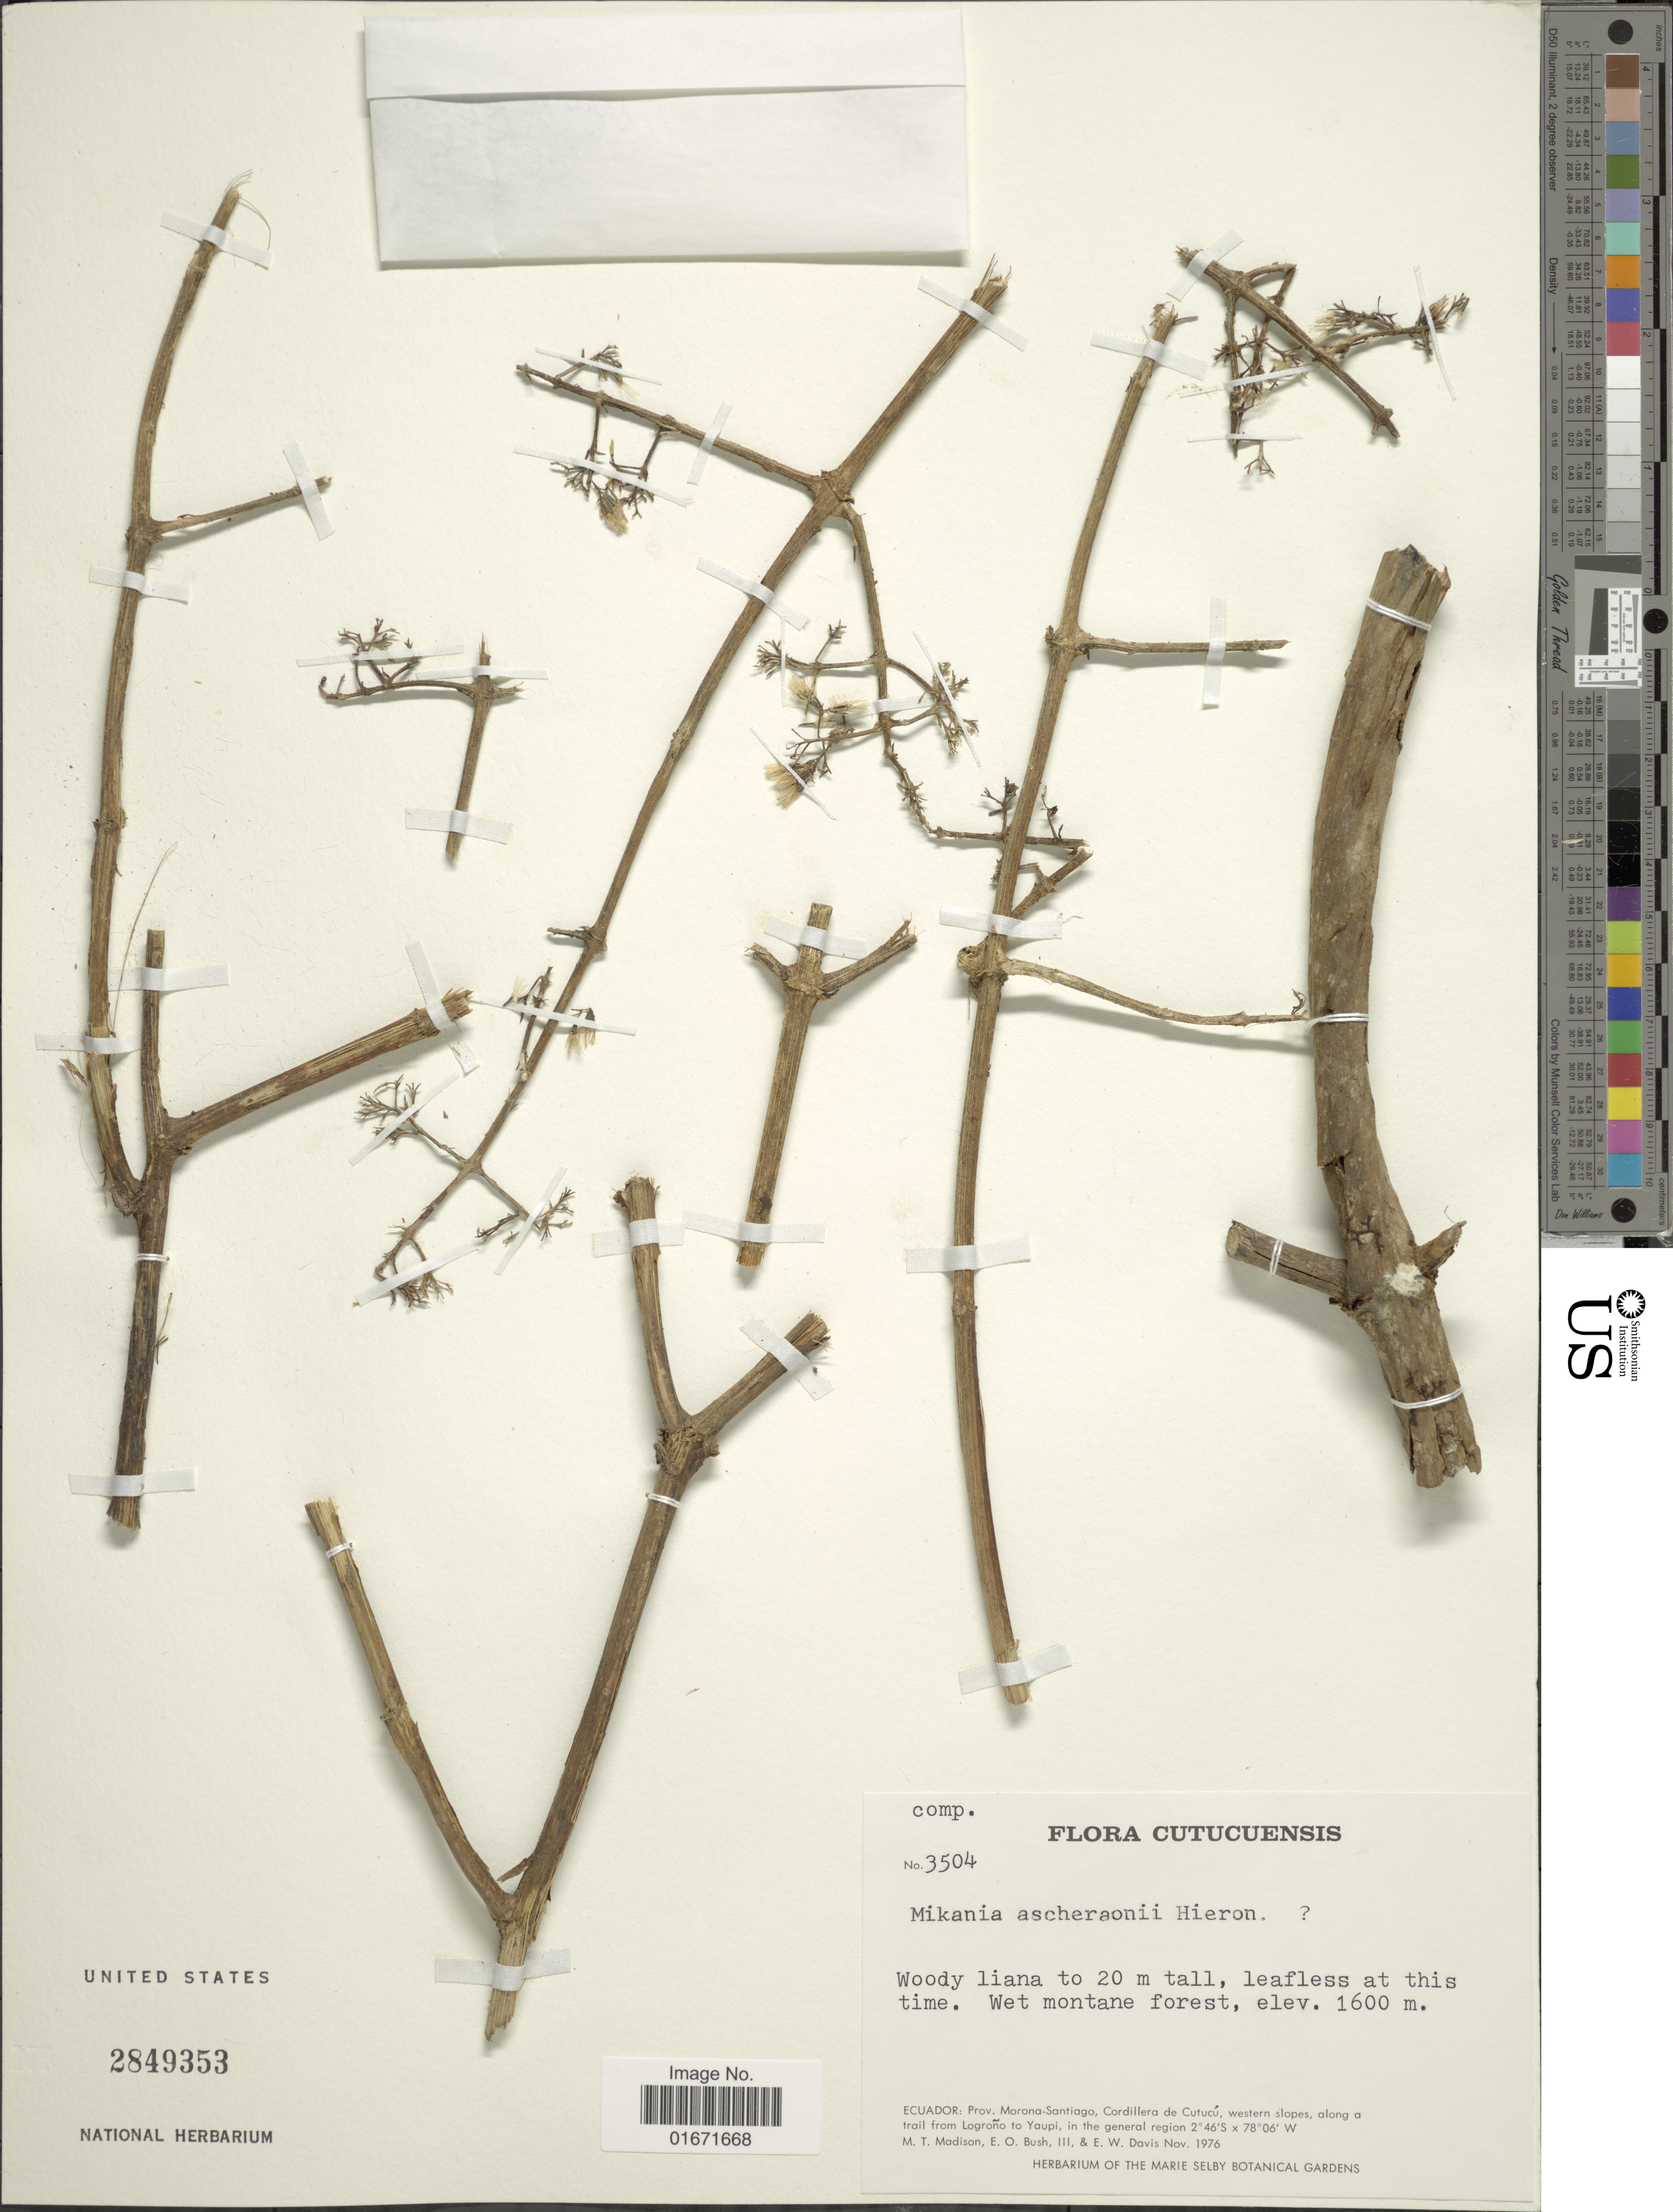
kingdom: Plantae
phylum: Tracheophyta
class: Magnoliopsida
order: Asterales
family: Asteraceae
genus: Mikania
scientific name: Mikania aschersonii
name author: Hieron.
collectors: M. T. Madison, E. O. Bush & E. W. Davis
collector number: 3504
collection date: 1976-11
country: Ecuador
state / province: Morona-Santiago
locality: Ecuador: Prov. Morona-Santiago, Cordillera de Cutucú, western slopes, along a trail from Logroño to Yaupi, in the general region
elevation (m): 1600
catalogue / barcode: US 2849353